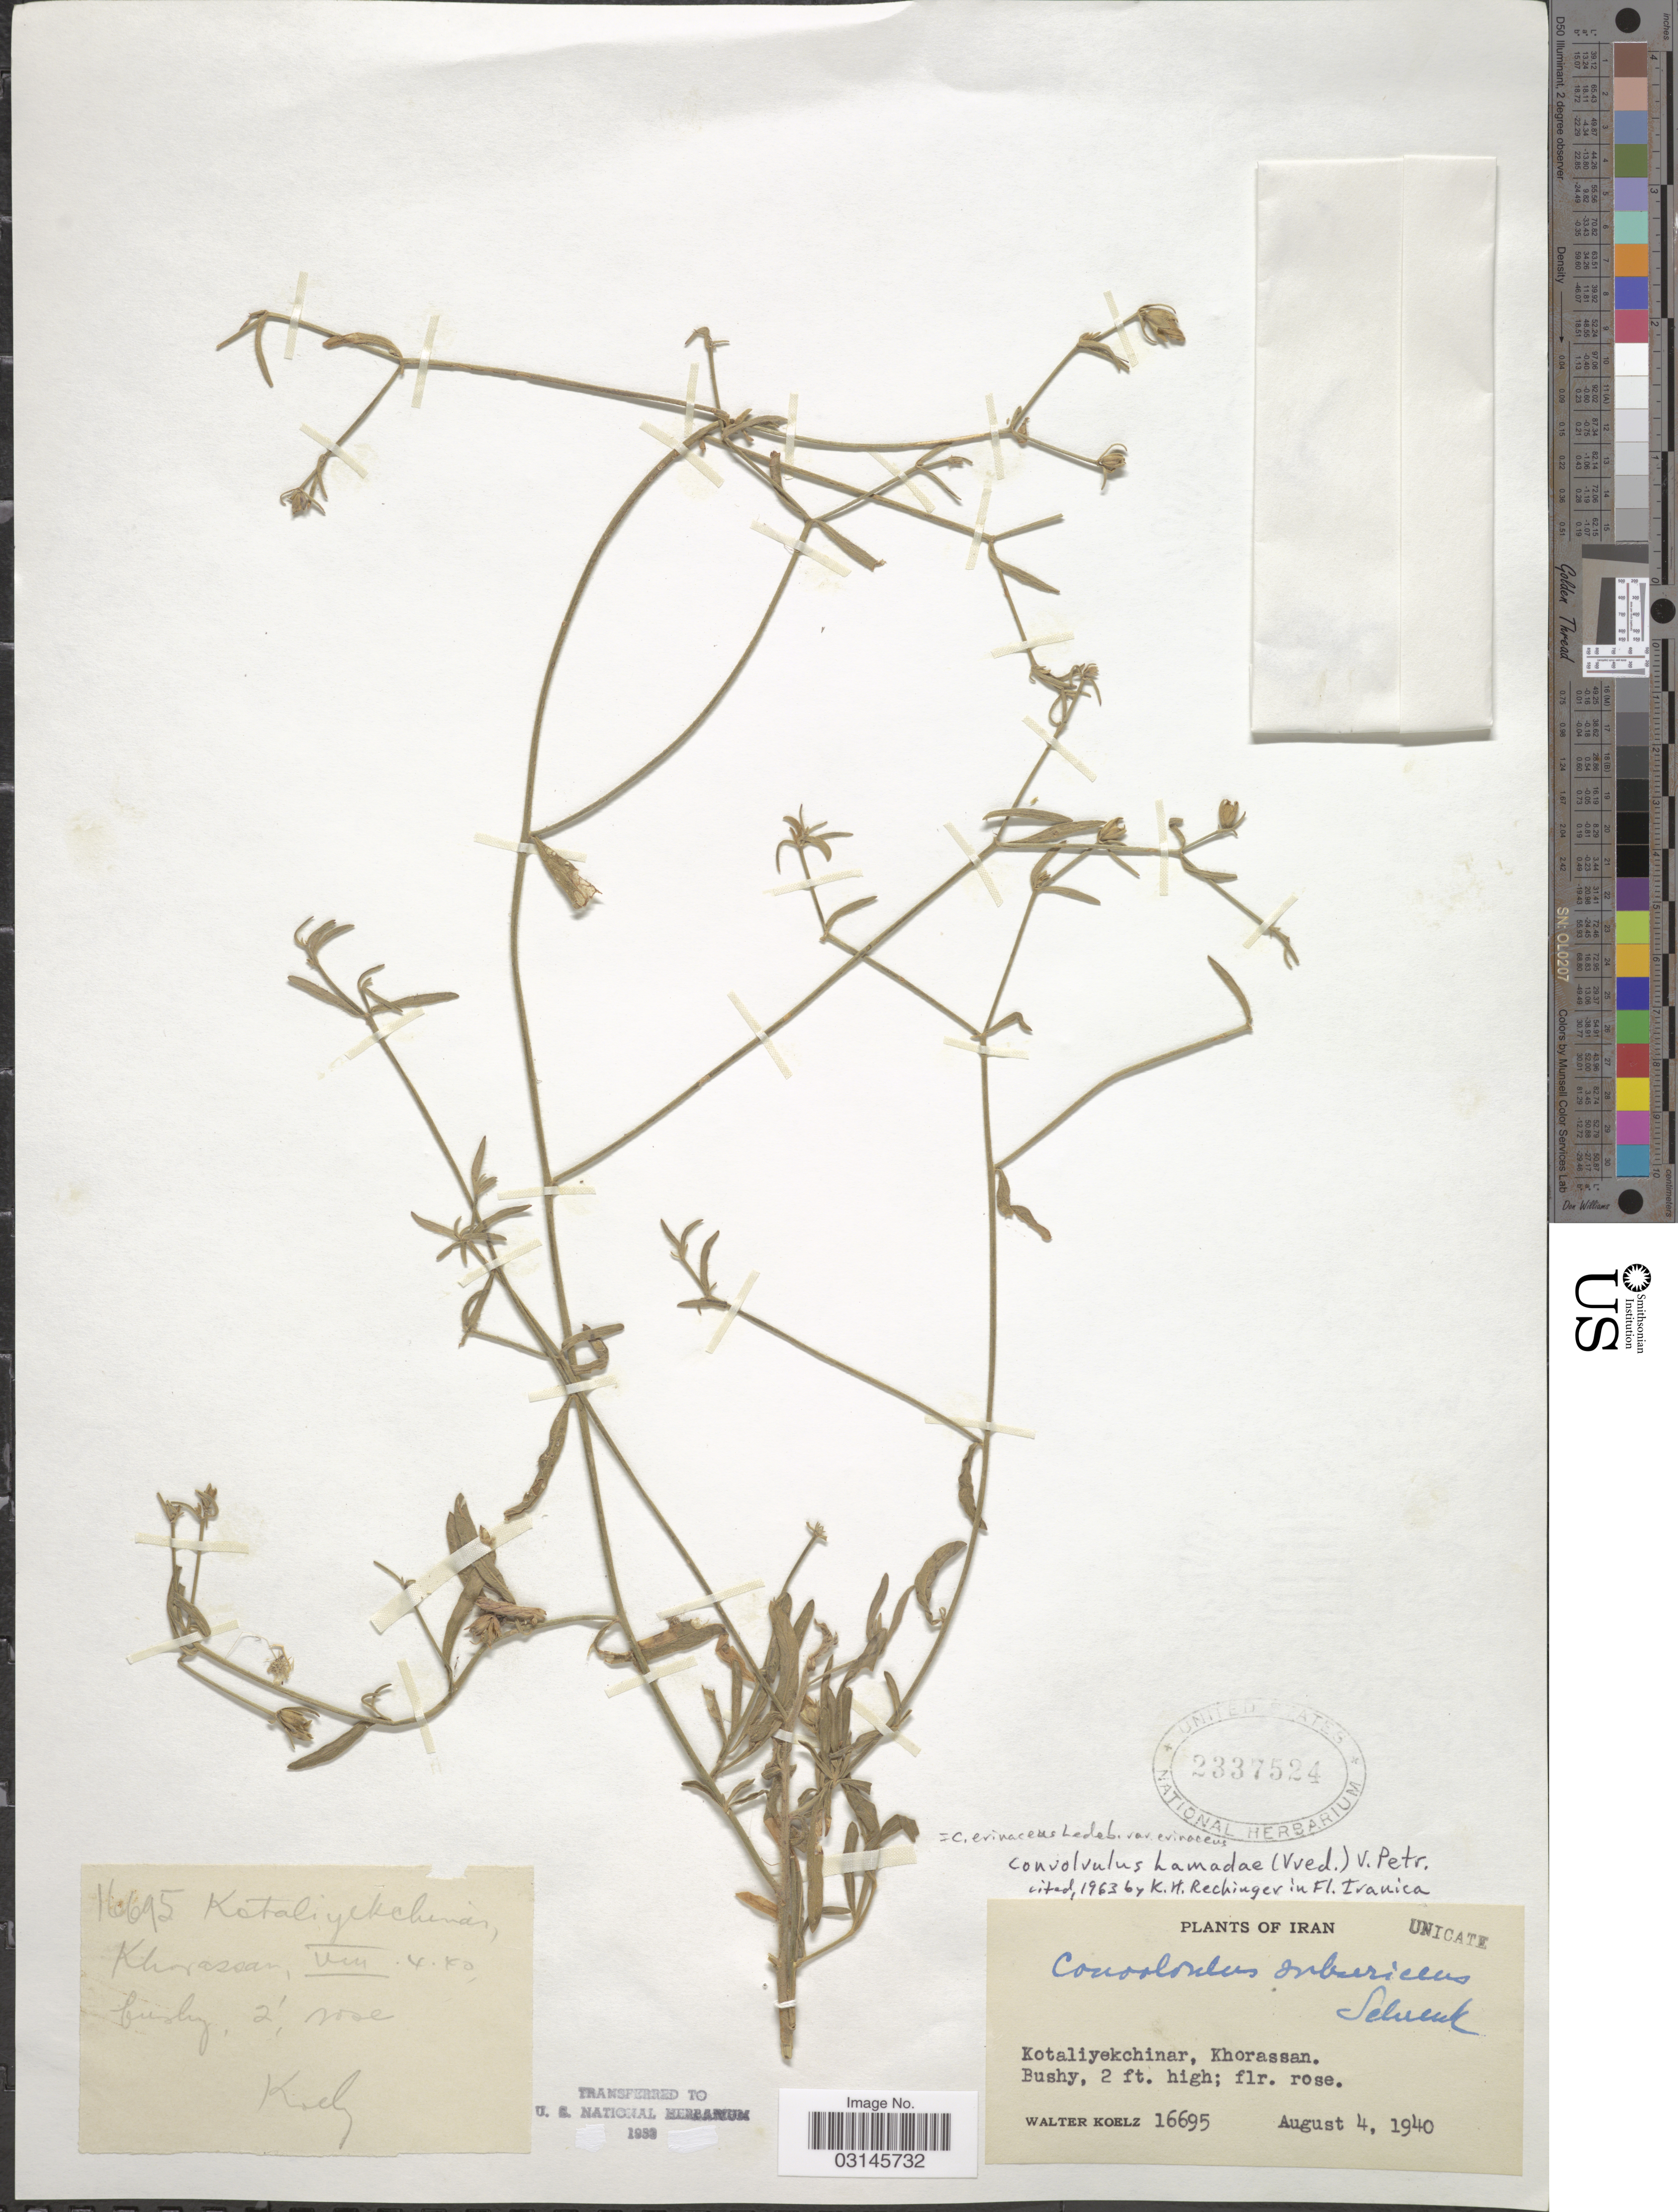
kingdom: Plantae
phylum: Tracheophyta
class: Magnoliopsida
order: Solanales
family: Convolvulaceae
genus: Convolvulus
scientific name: Convolvulus erinaceus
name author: Ledeb.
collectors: W. N. Koelz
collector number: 16695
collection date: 1940-08-04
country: Iran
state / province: Khorasan [obsolete]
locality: Kotaliyekchinar, Khorassan.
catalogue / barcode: US 2337524